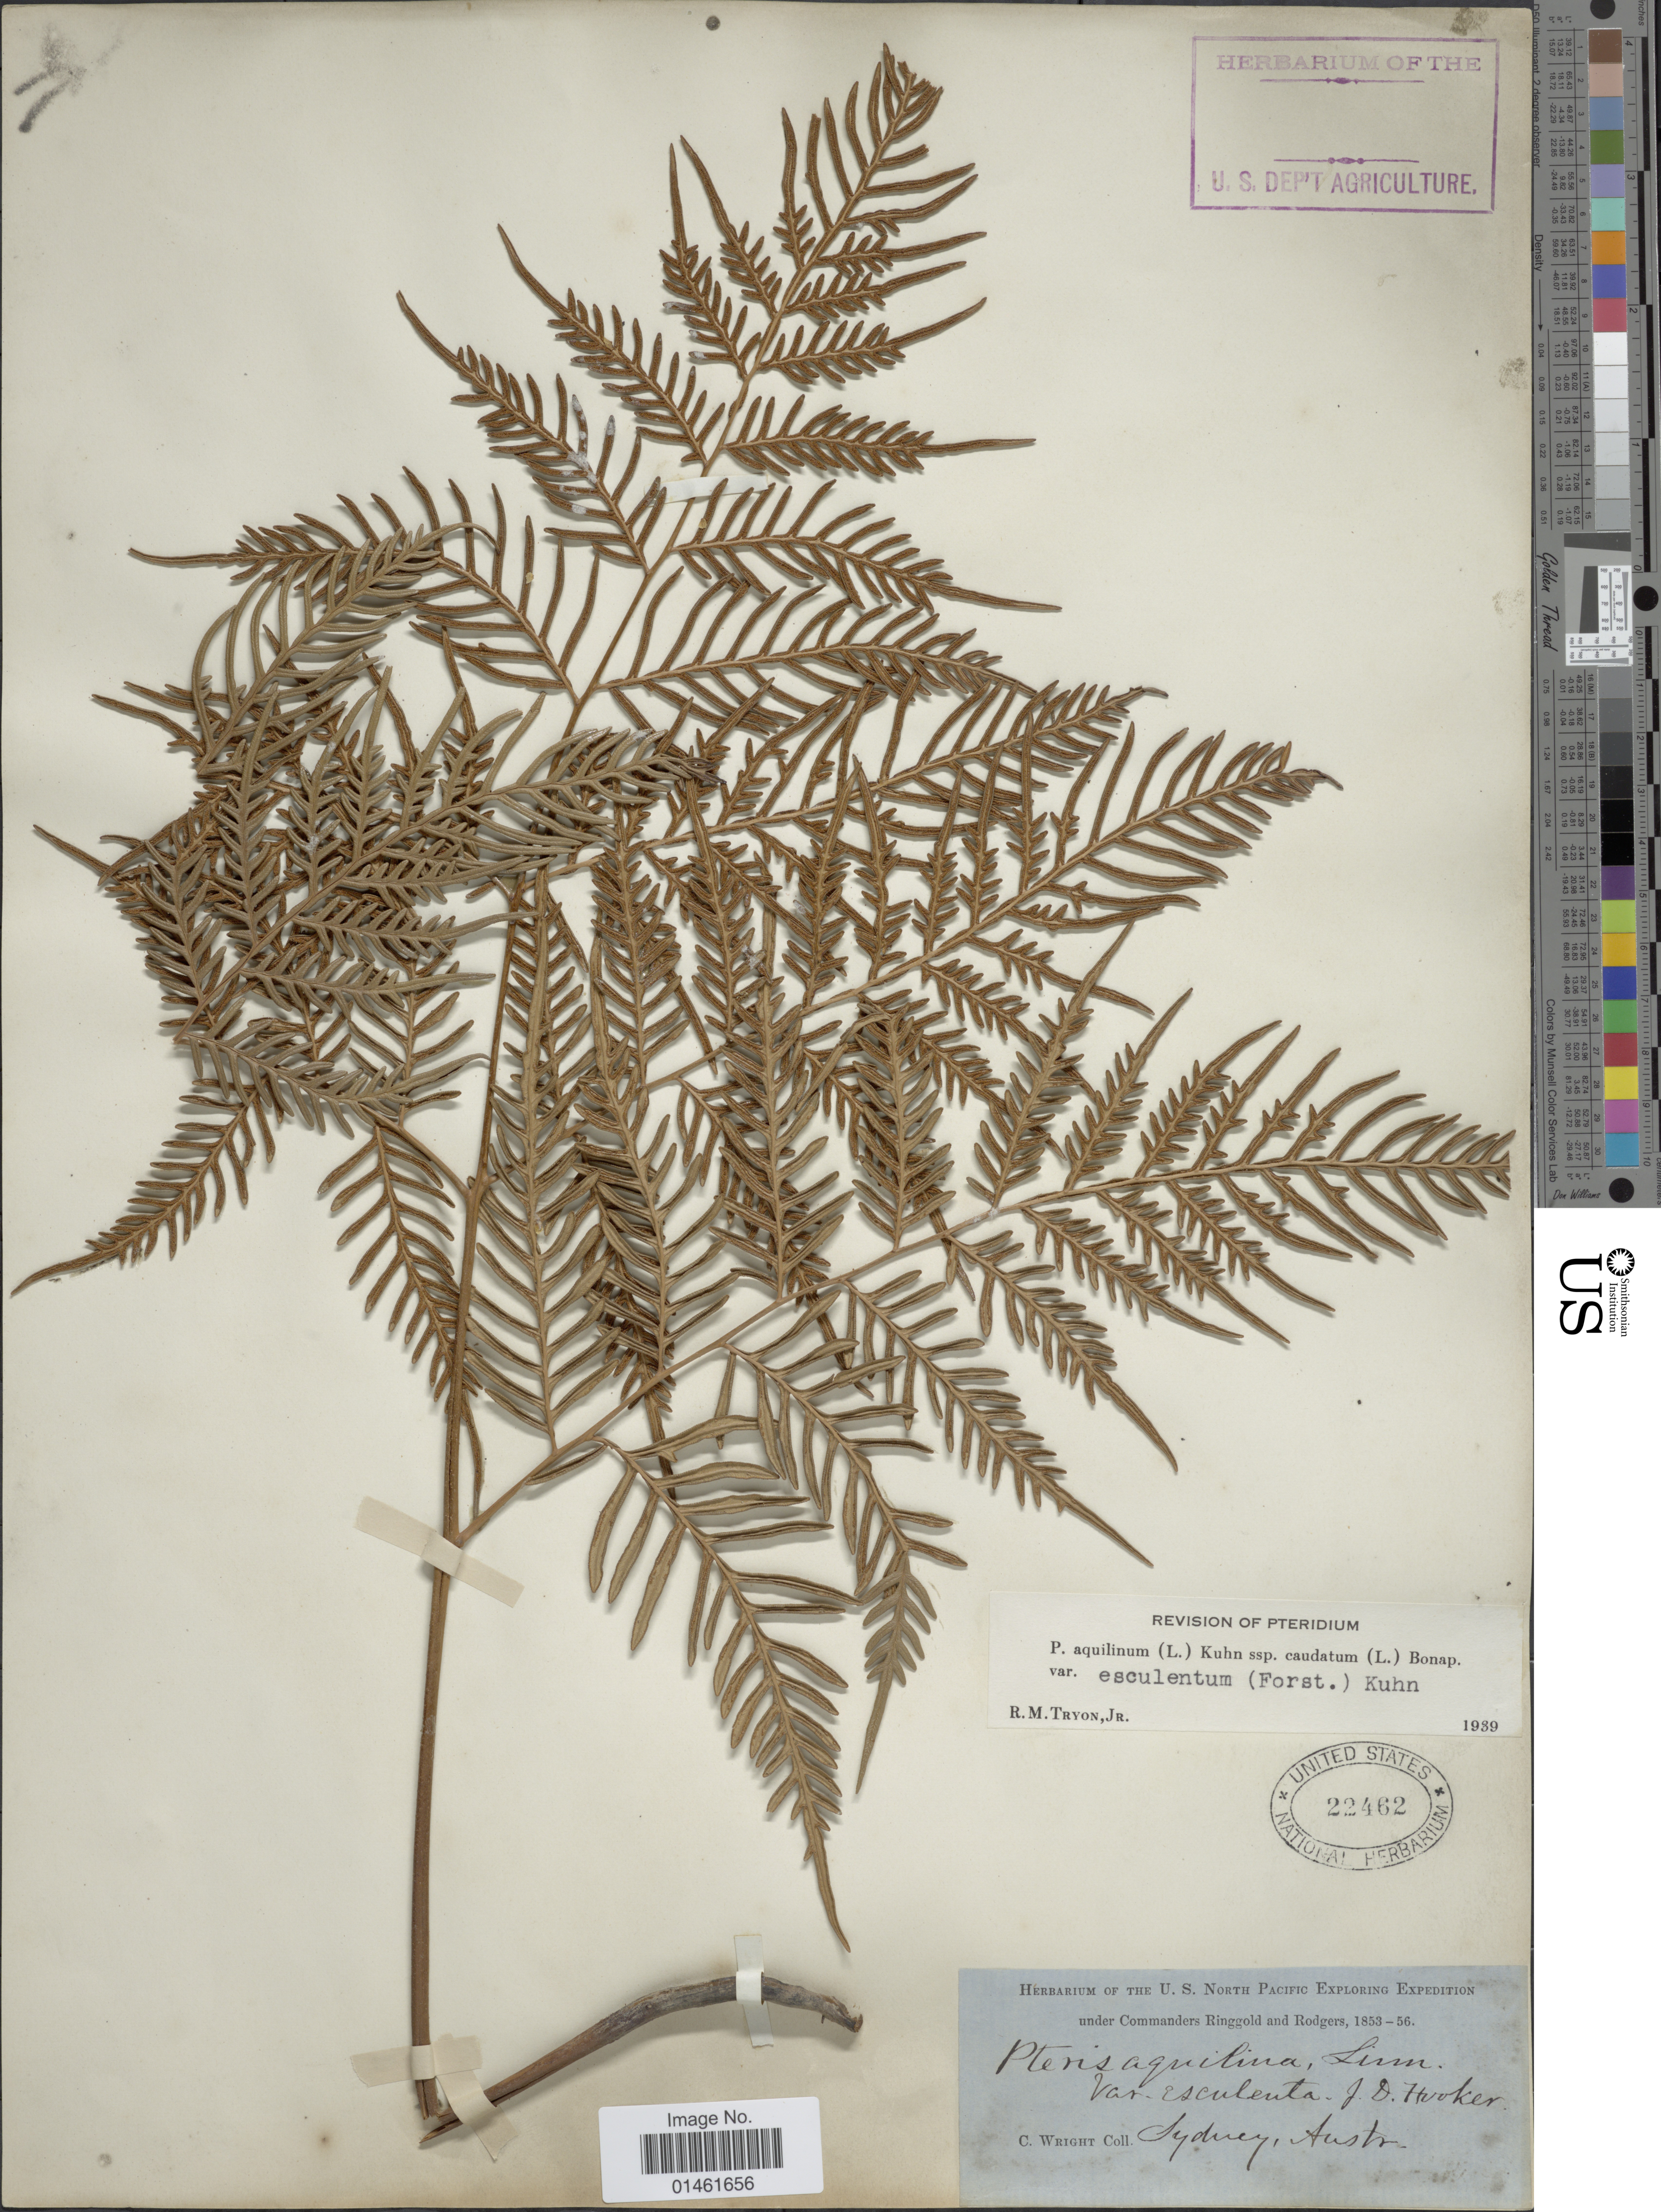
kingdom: Plantae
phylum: Tracheophyta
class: Polypodiopsida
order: Polypodiales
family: Dennstaedtiaceae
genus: Pteridium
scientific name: Pteridium esculentum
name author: (G. Forst.) Cockayne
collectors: C. Wright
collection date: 1853/1856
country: Australia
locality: Sydney, Austr.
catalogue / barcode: US 22462